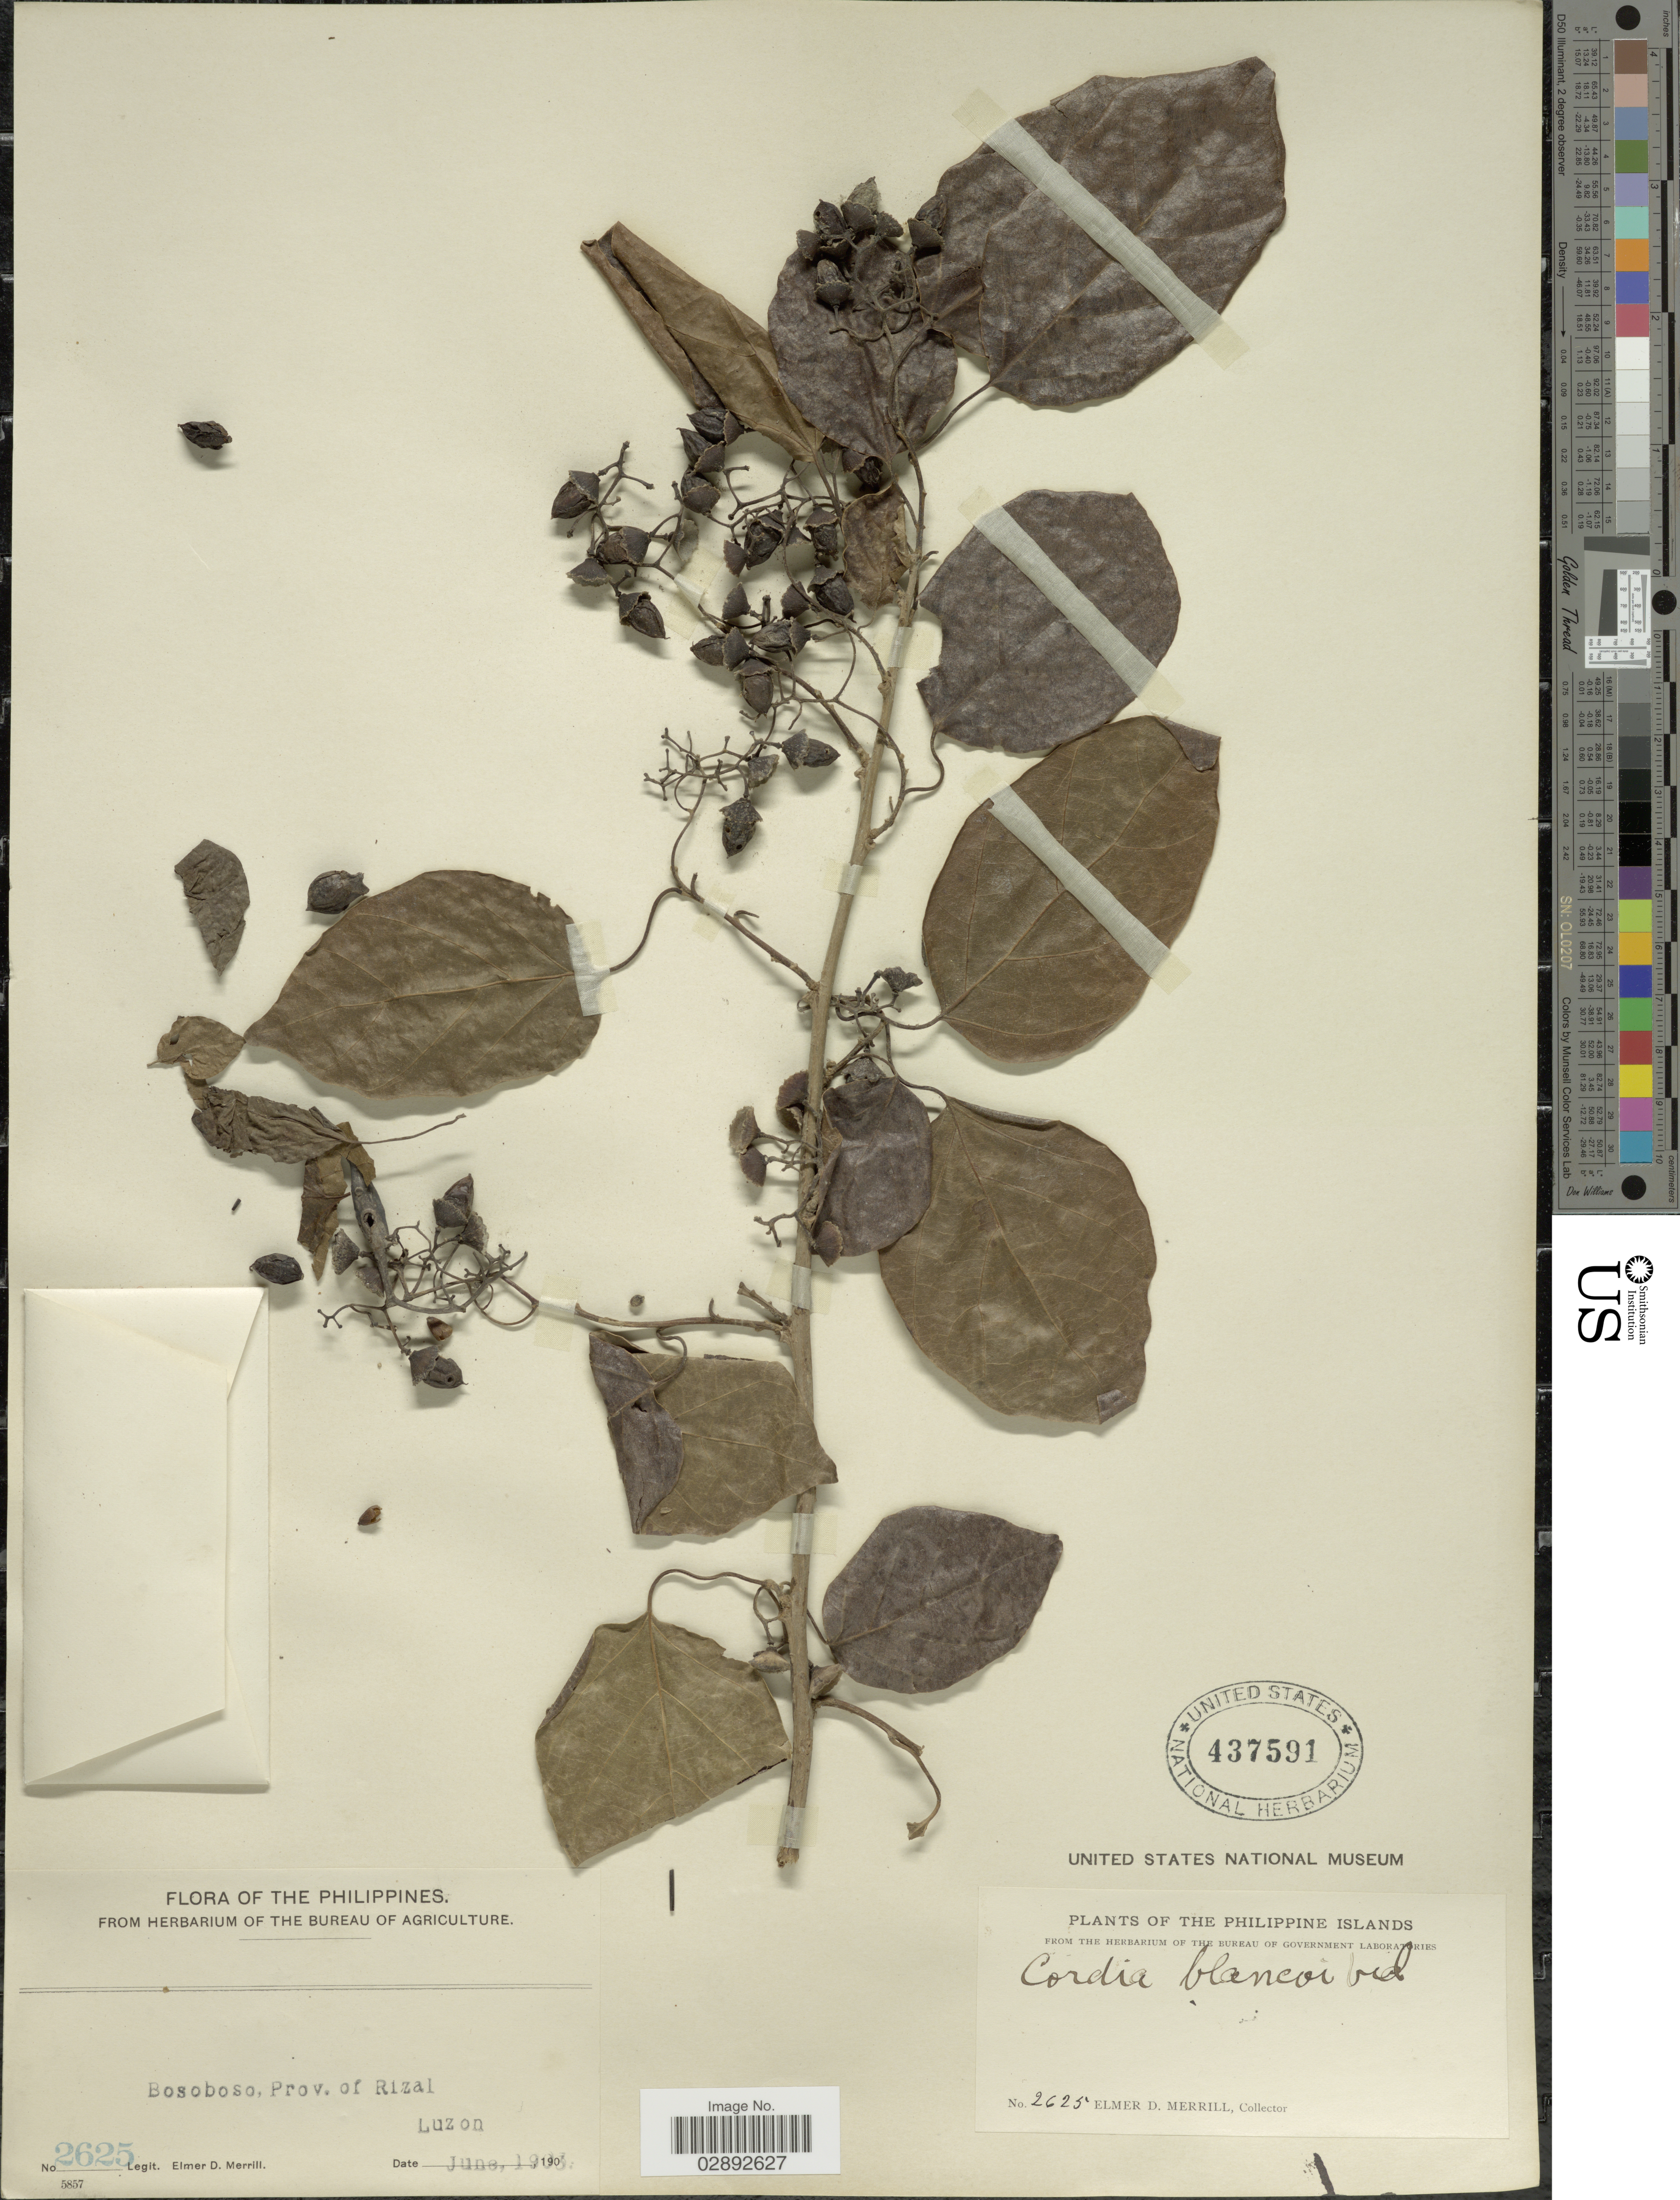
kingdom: Plantae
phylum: Tracheophyta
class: Magnoliopsida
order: Boraginales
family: Cordiaceae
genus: Cordia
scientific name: Cordia dichotoma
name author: G. Forst.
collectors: E. D. Merrill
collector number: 2625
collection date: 1903-06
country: Philippines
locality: Bosoboso, Prov. of Rizal. Luzon.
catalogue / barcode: US 437591